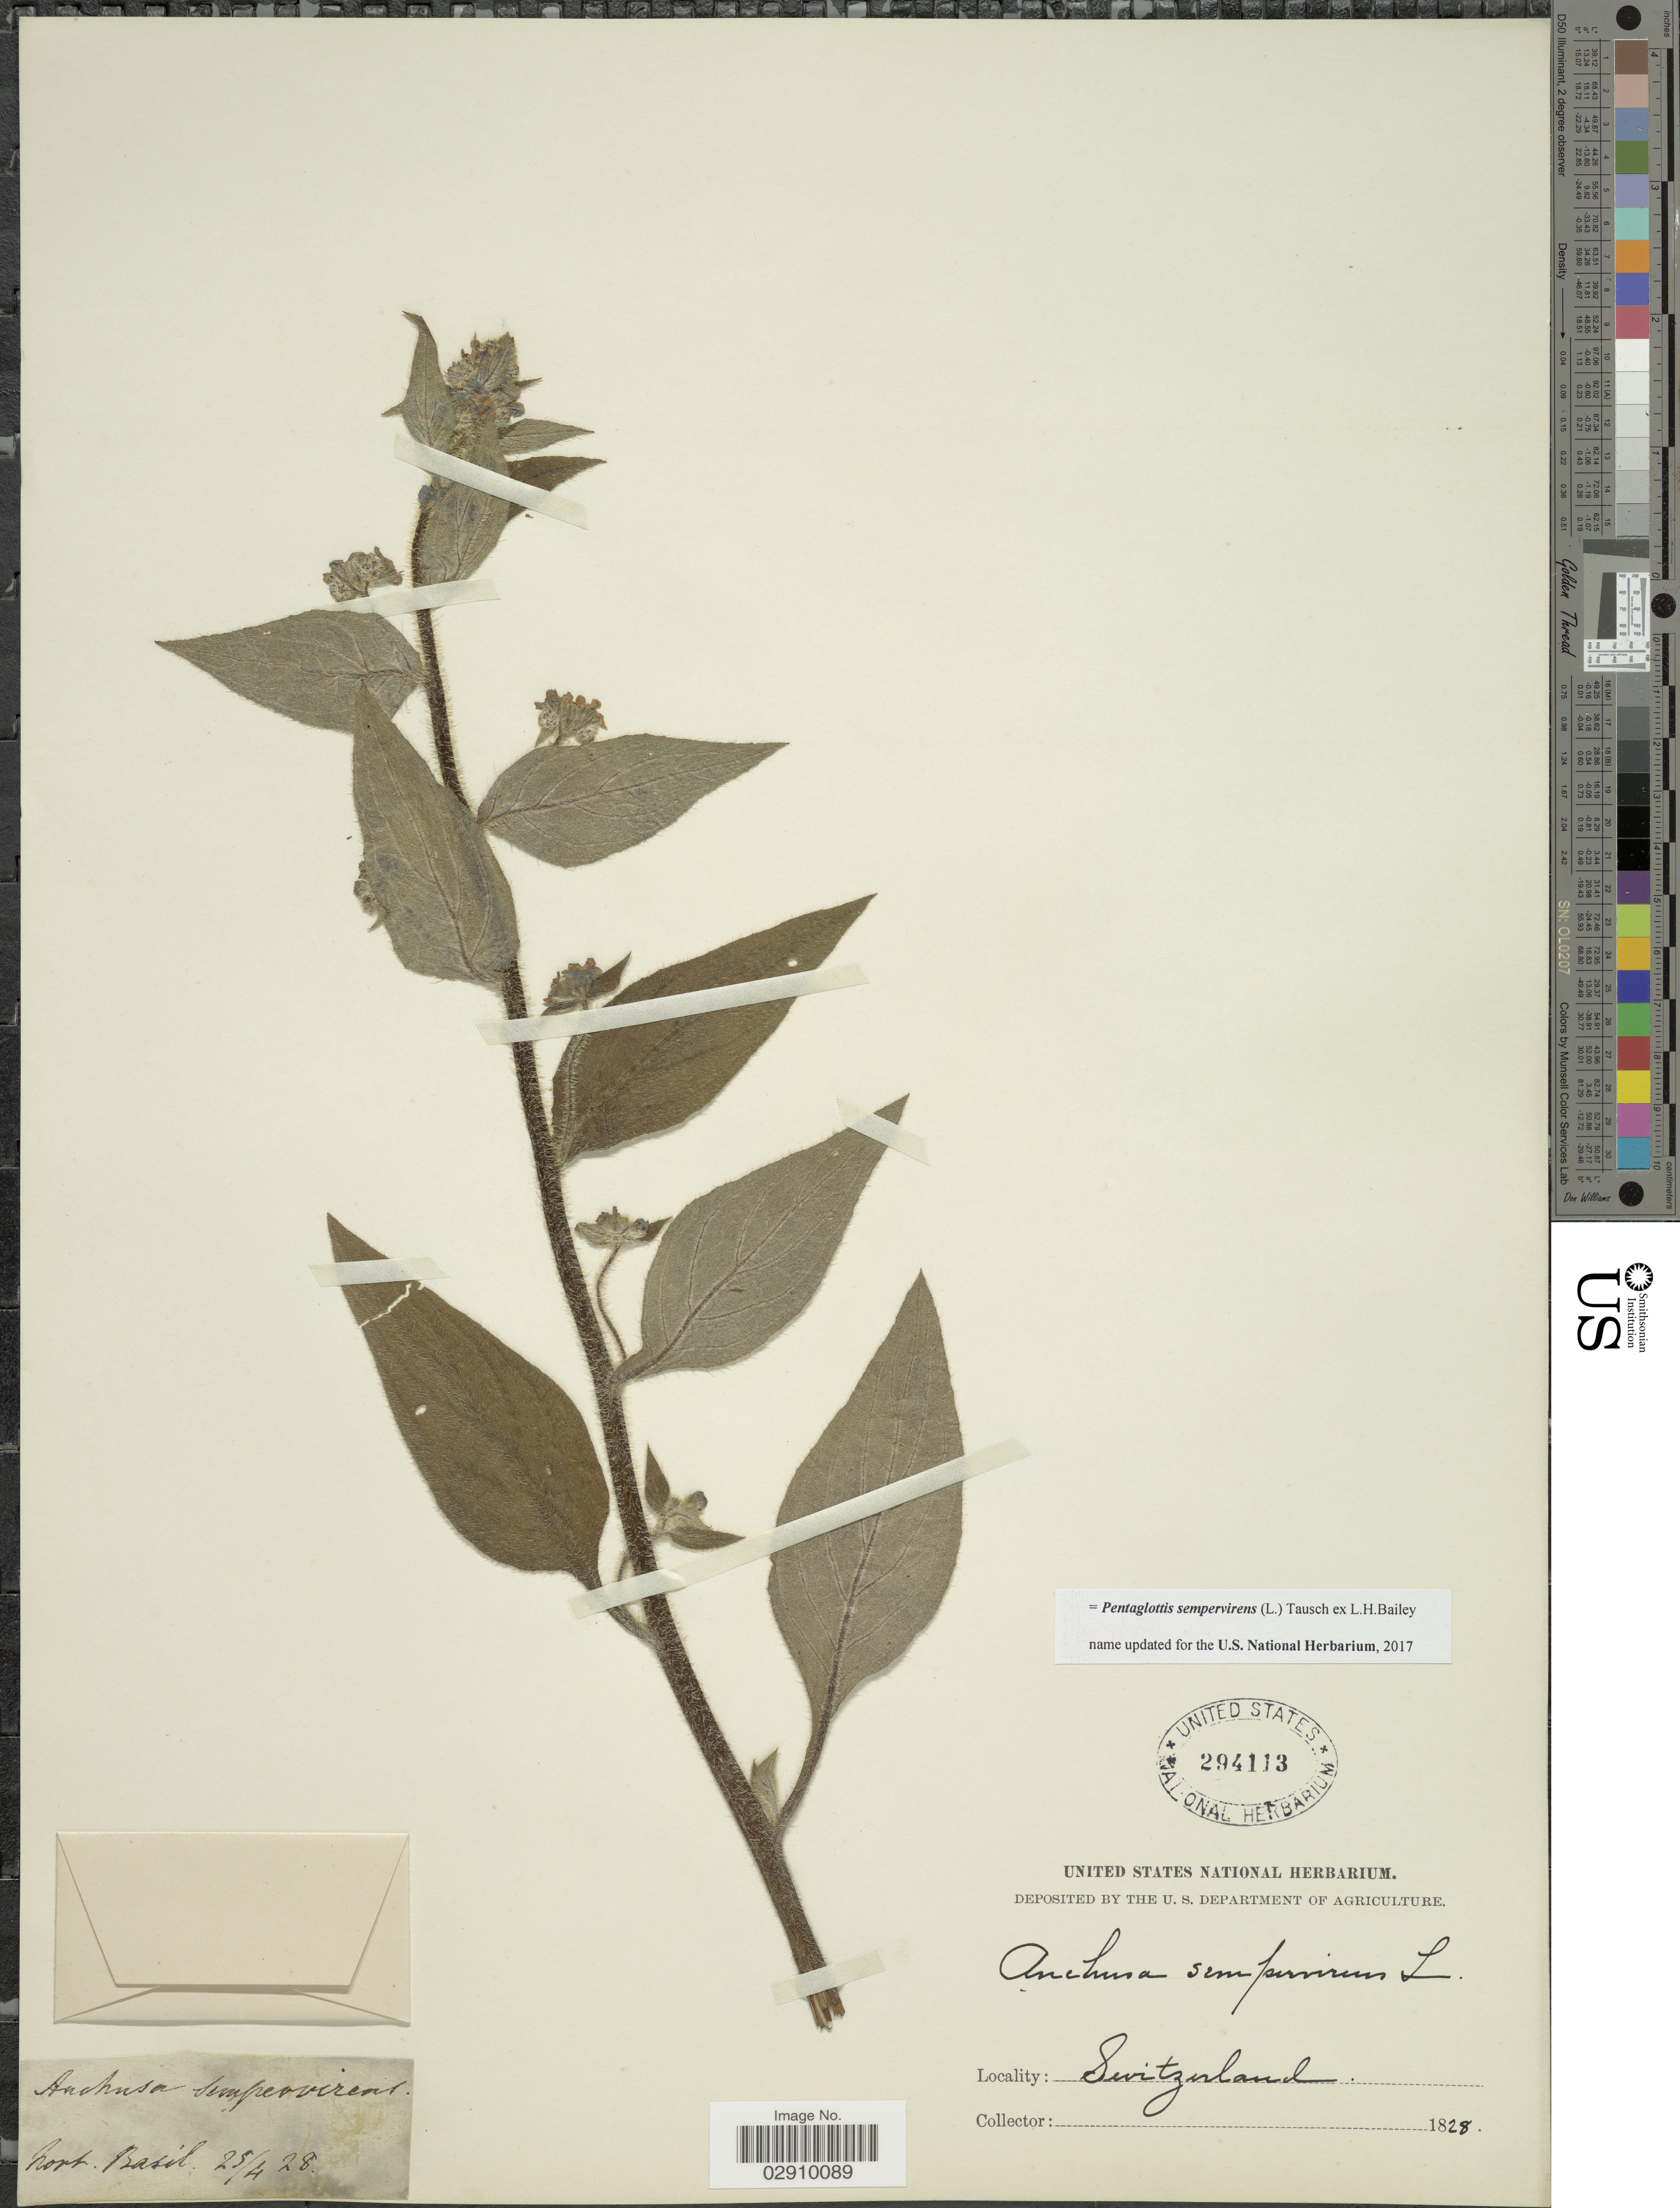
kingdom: Plantae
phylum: Tracheophyta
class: Magnoliopsida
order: Boraginales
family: Boraginaceae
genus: Pentaglottis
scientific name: Pentaglottis sempervirens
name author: (L.) Tausch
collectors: ex herb. United States National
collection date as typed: Transcribed d/m/y: 25/4/28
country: Switzerland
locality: Hort. Basil.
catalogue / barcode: US 294113